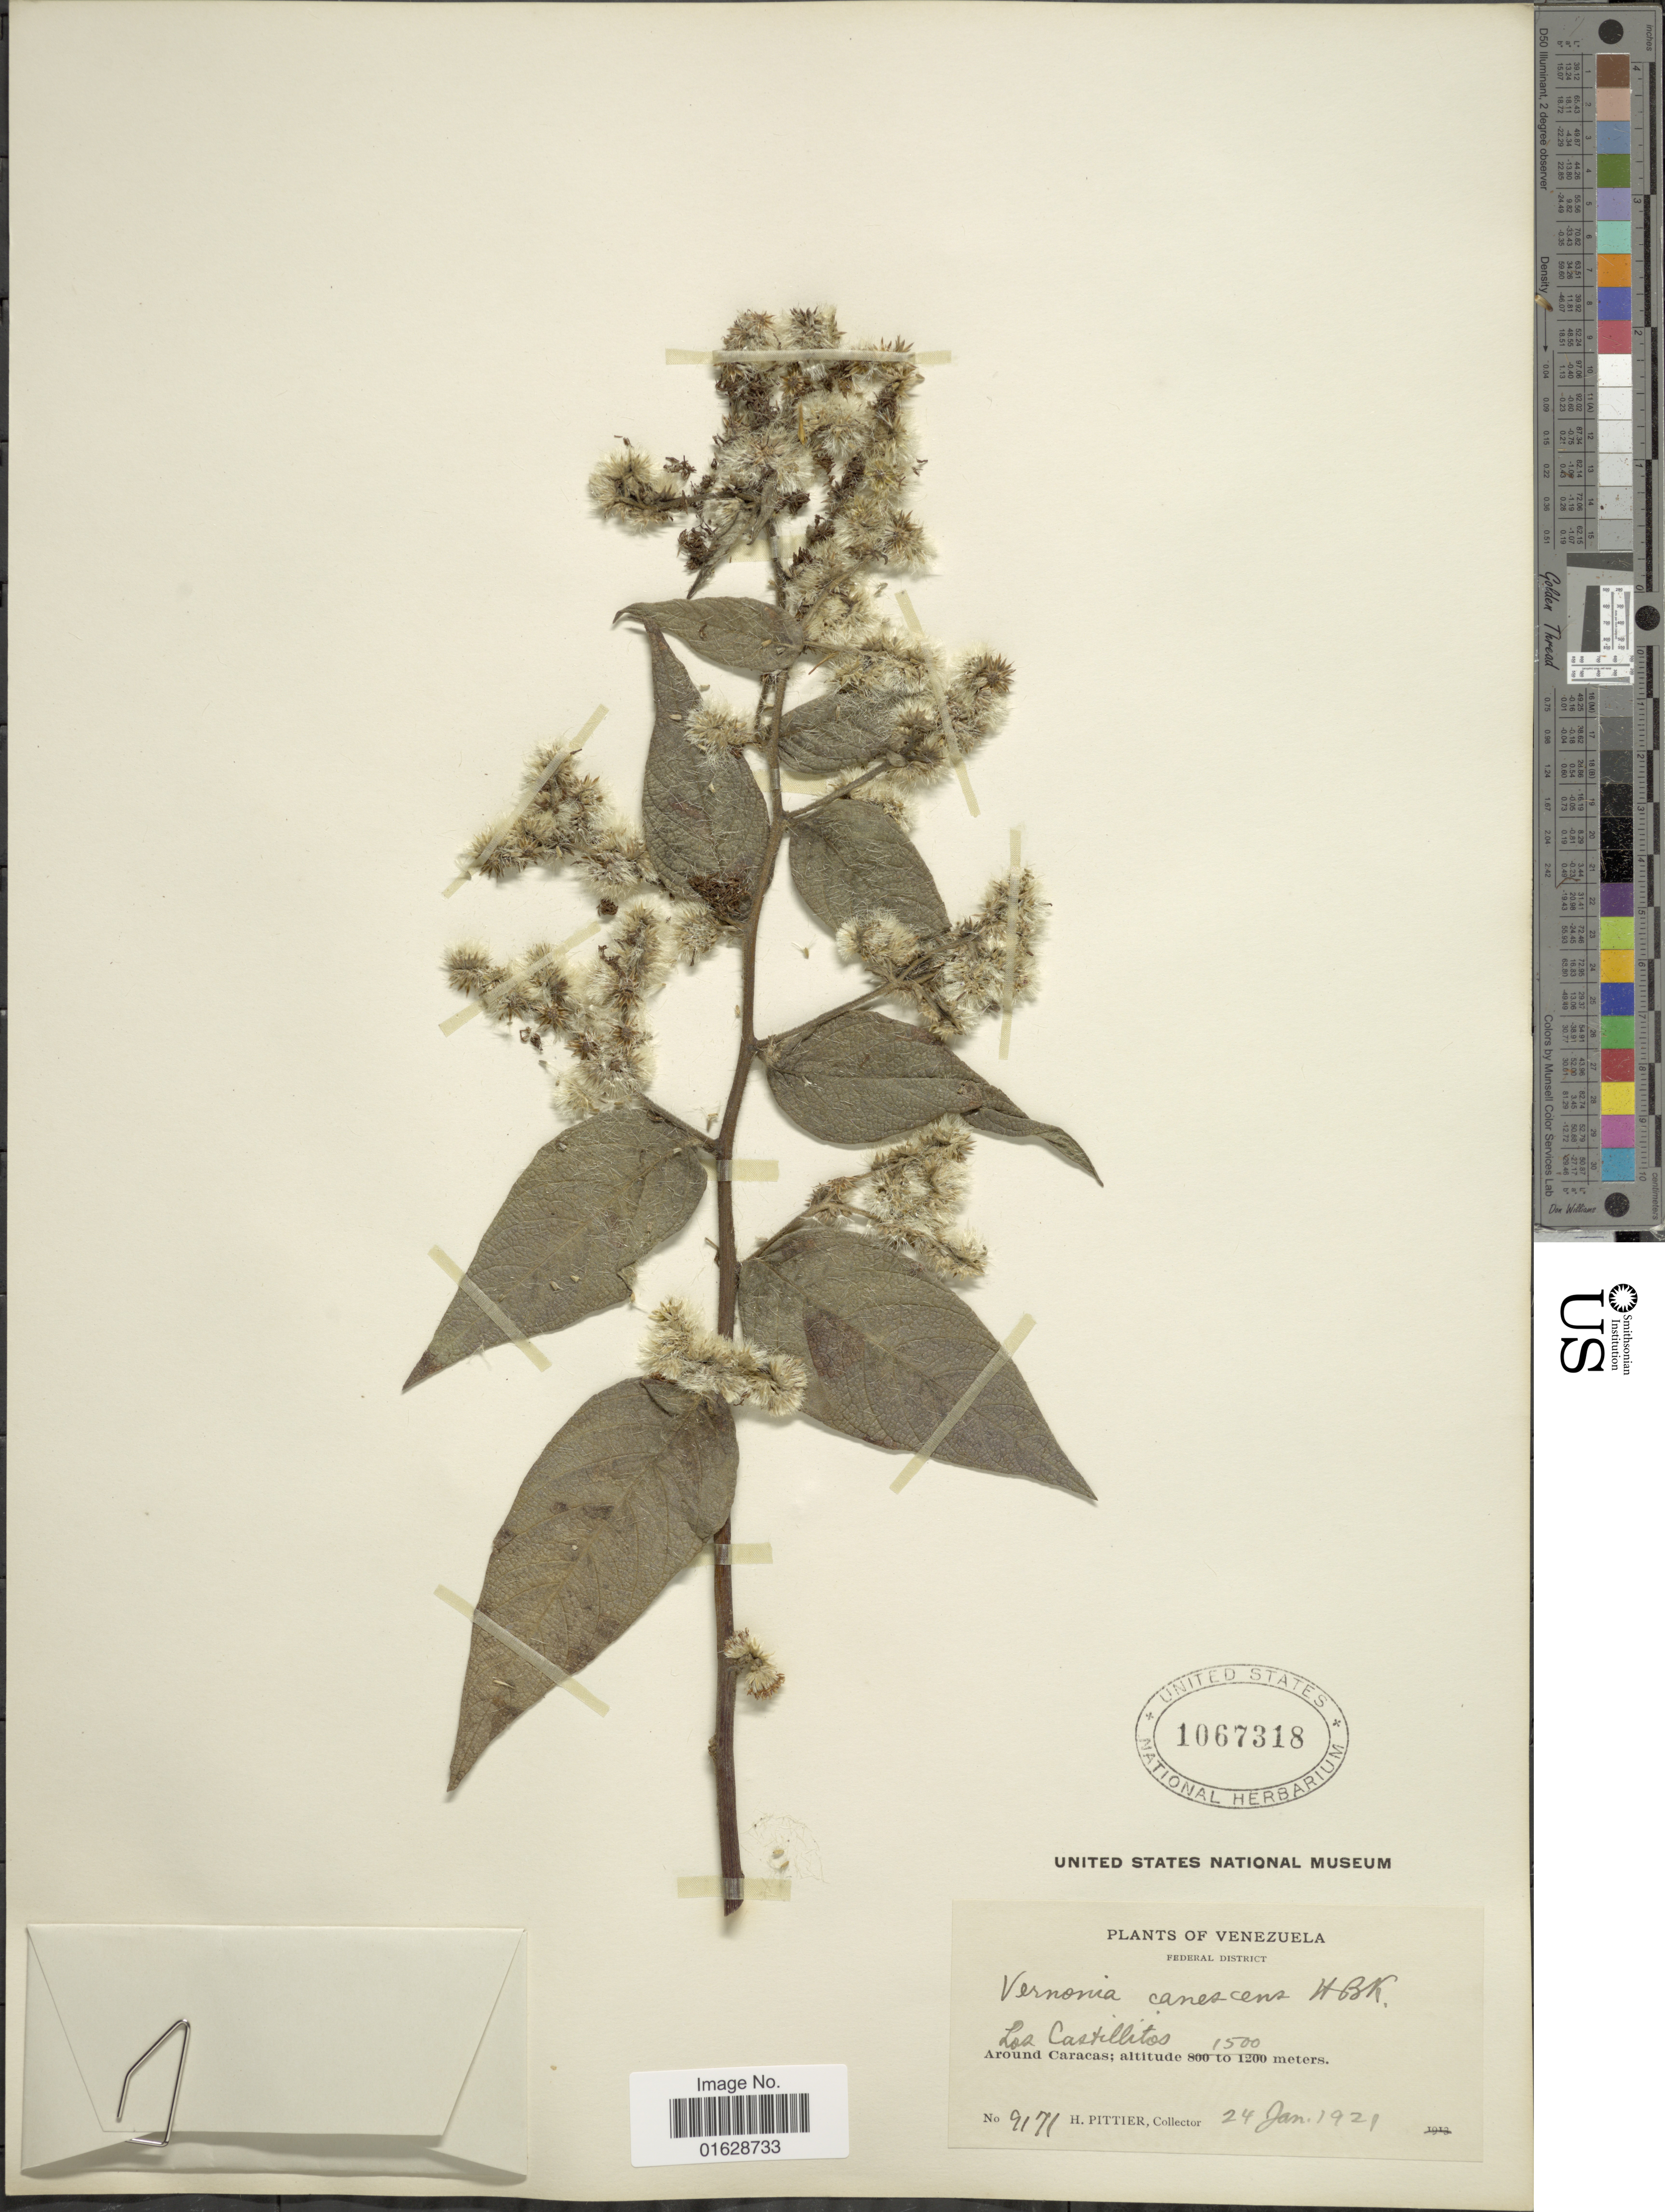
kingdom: Plantae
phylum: Tracheophyta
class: Magnoliopsida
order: Asterales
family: Asteraceae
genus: Lepidaploa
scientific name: Lepidaploa canescens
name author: (Kunth) H. Rob.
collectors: H. F. Pittier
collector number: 9171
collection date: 1921-01-24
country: Venezuela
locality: Venezuela.Federal District. Los Castillitos. Around Caracas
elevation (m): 1500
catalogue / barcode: US 1067318